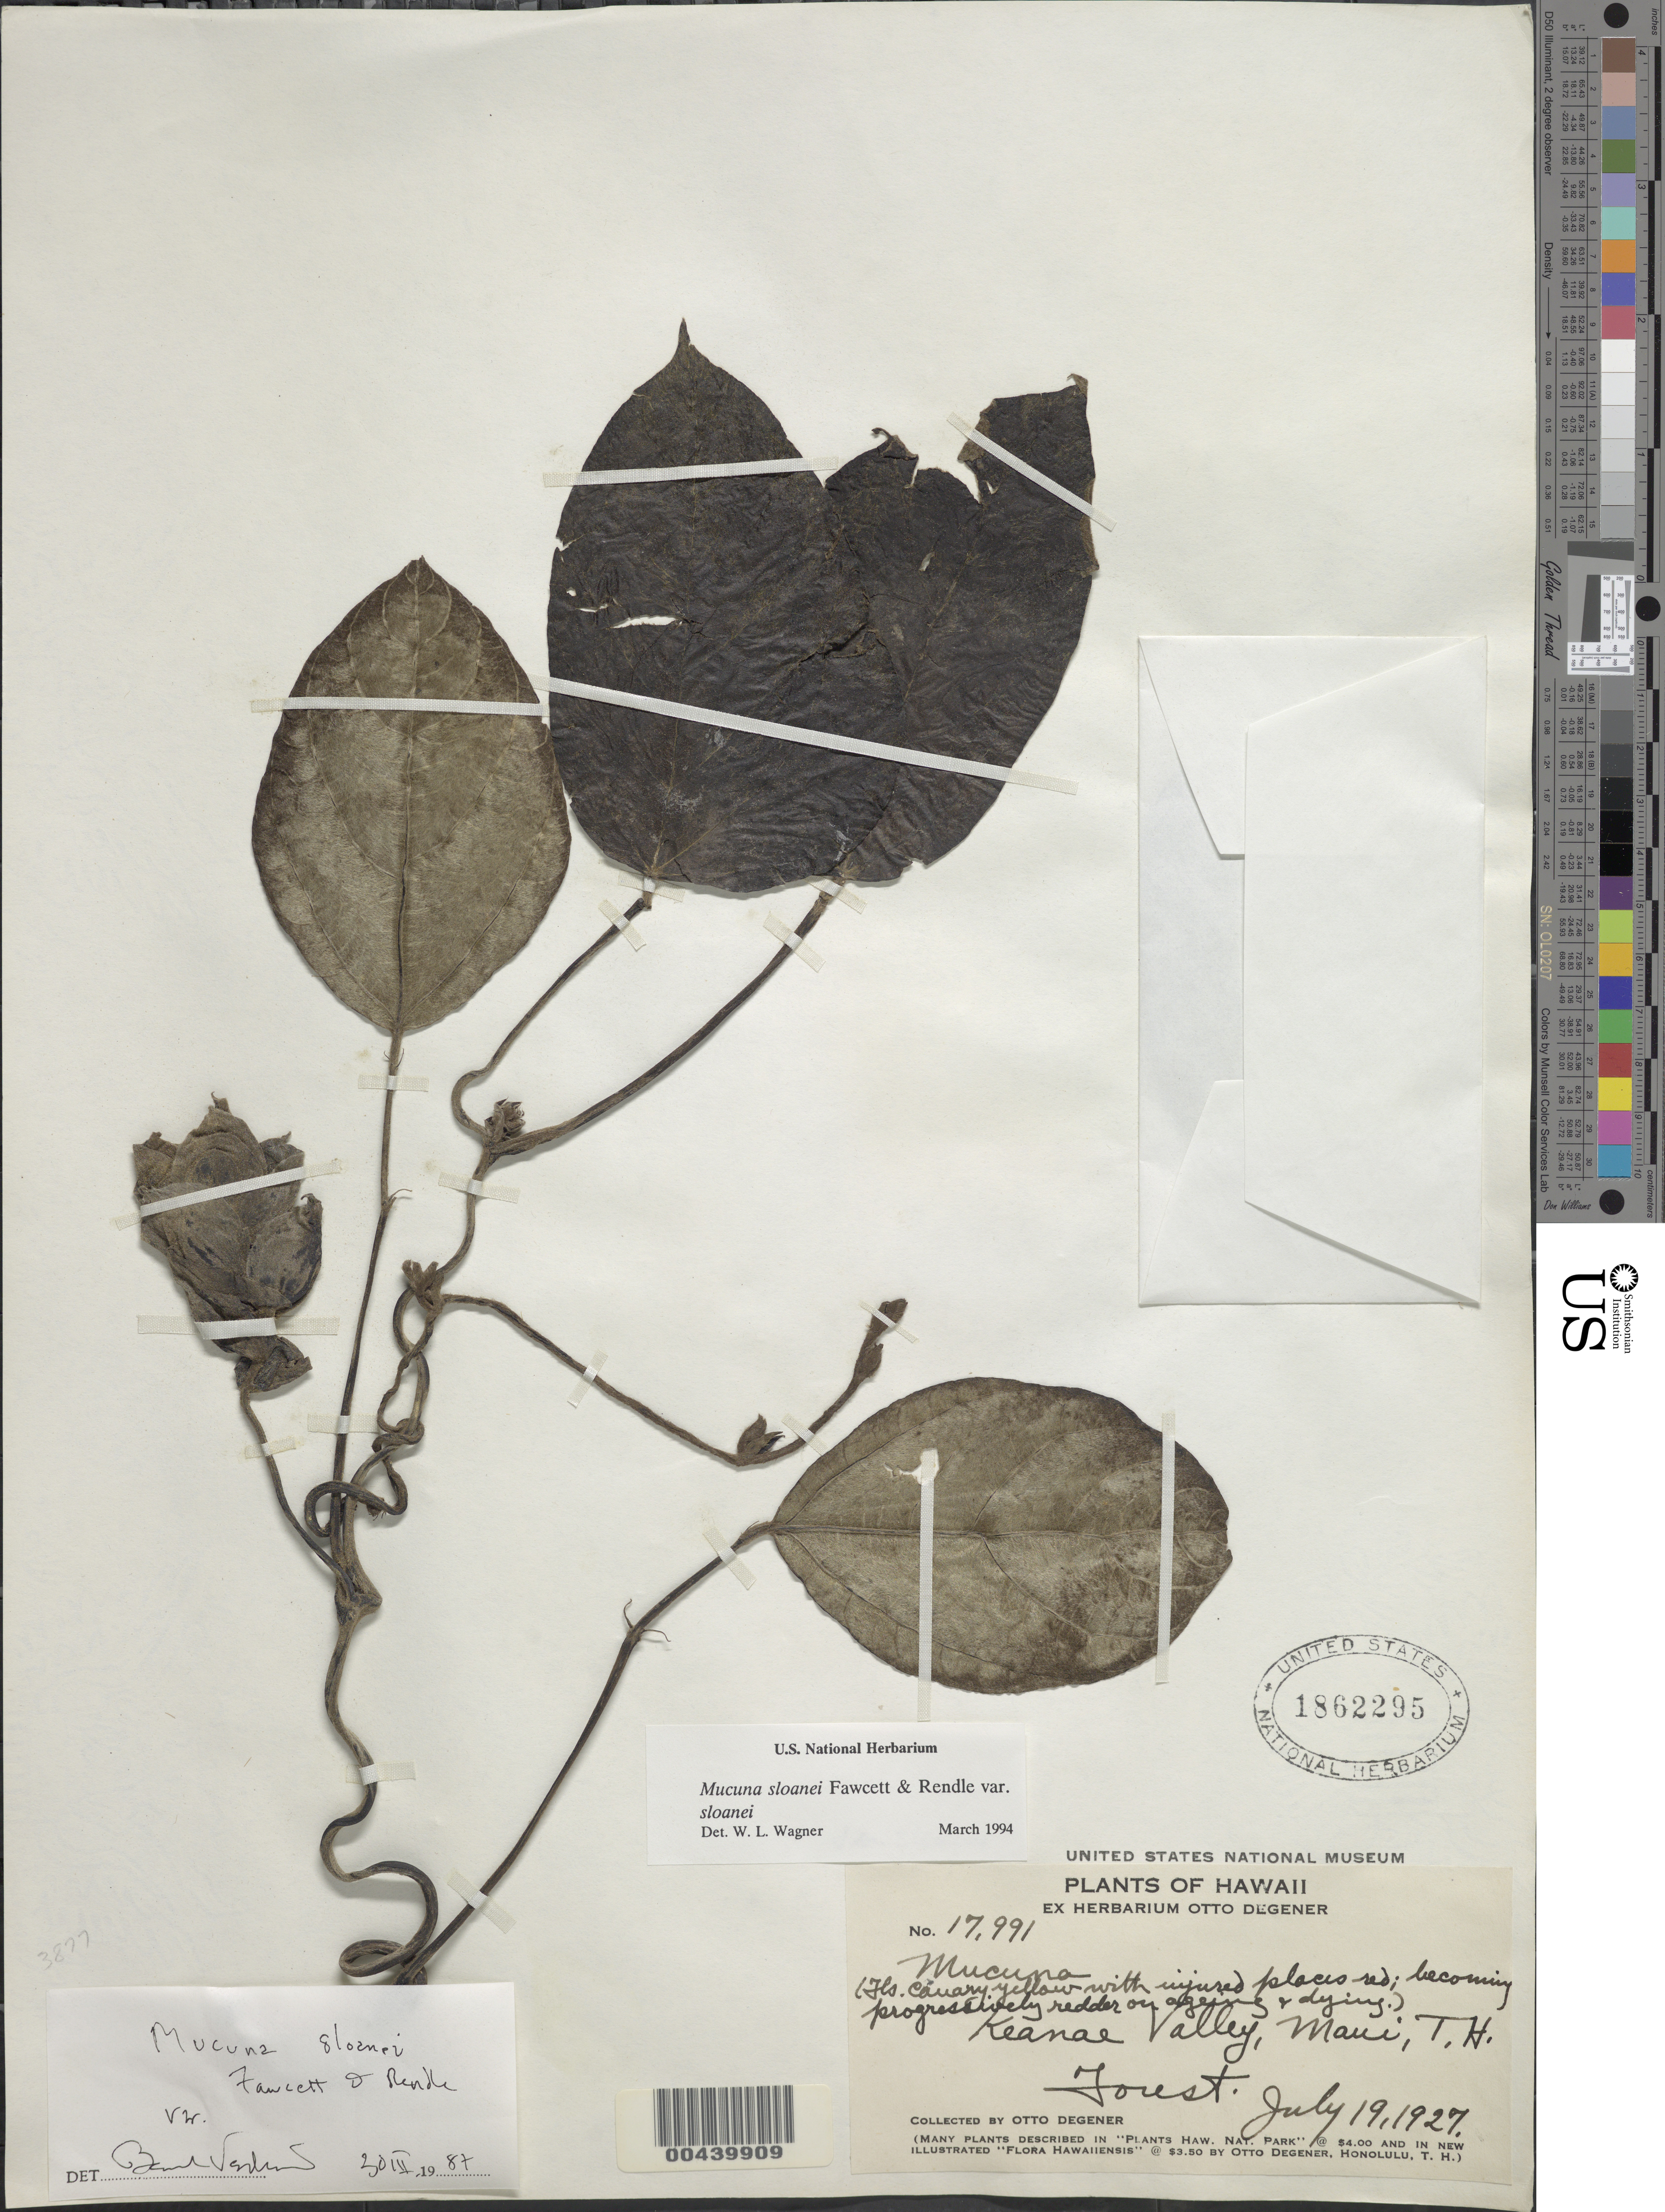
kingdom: Plantae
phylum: Tracheophyta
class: Magnoliopsida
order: Fabales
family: Fabaceae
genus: Mucuna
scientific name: Mucuna sloanei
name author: Fawc. & Rendle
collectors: O. Degener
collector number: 17991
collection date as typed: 19 Jul 1927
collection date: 1927-07-19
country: United States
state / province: Hawaii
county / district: Honolulu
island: Oahu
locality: Keanae Valley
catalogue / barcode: US 1862295